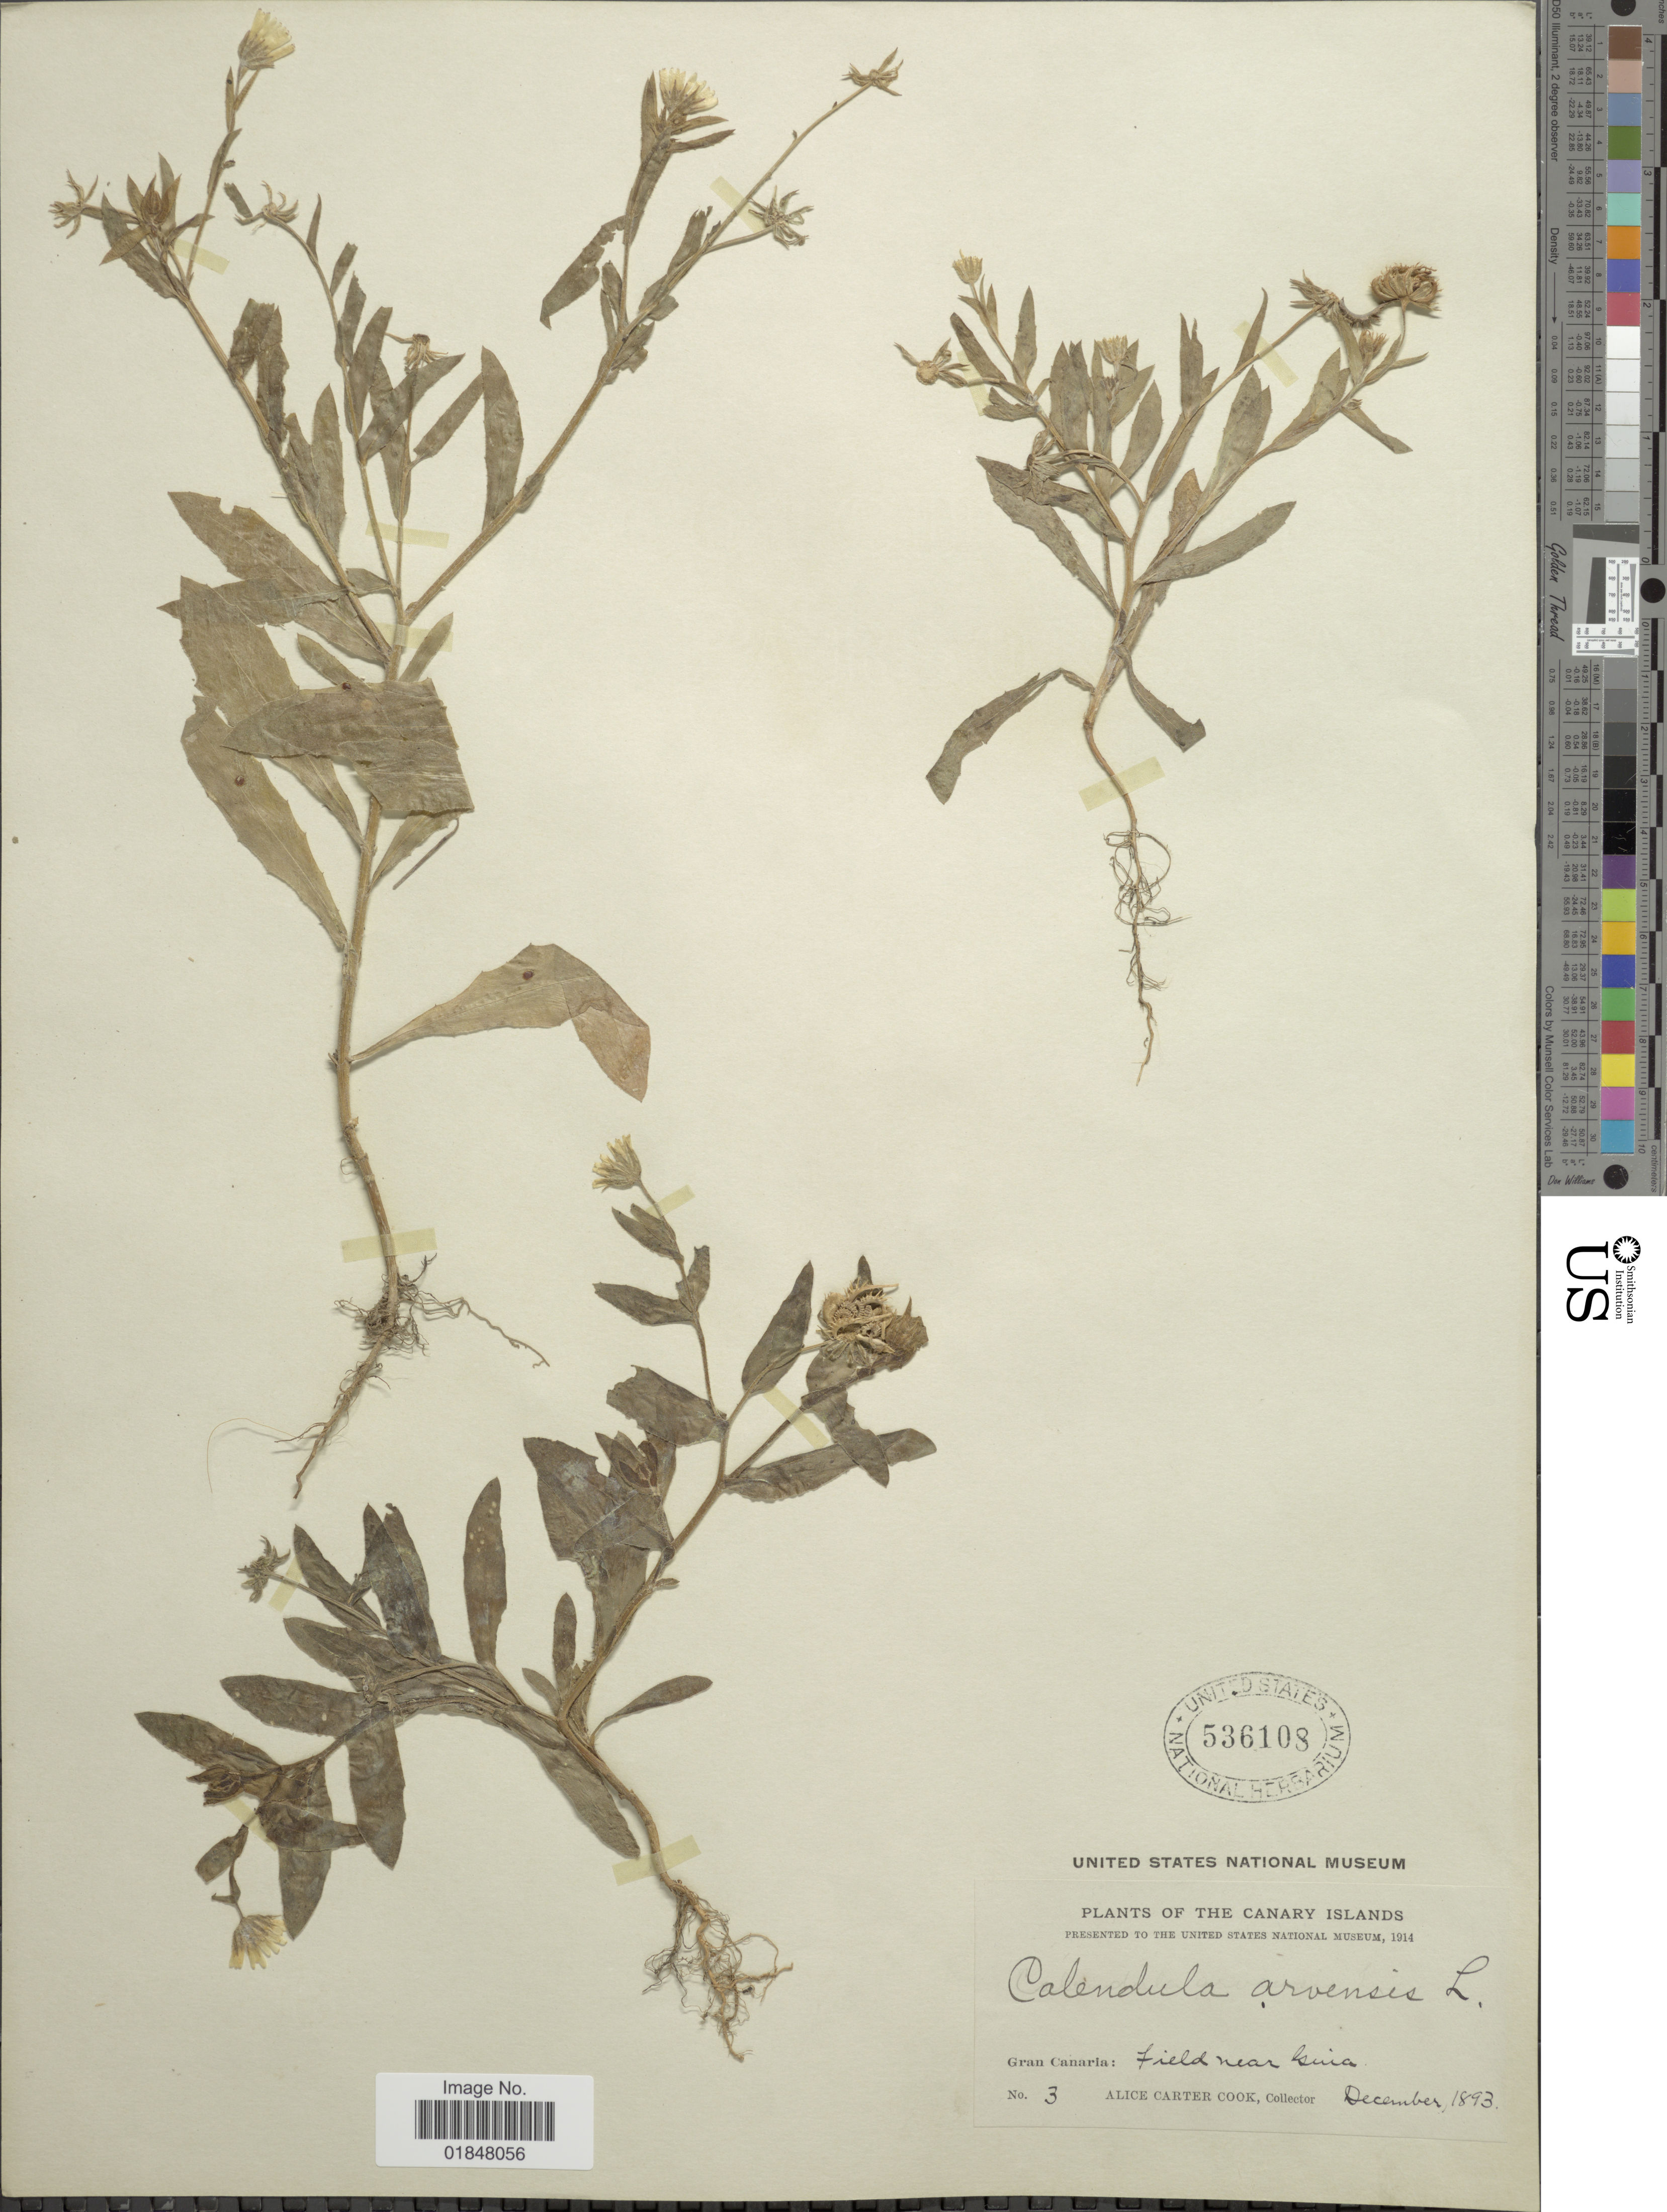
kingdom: Plantae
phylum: Tracheophyta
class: Magnoliopsida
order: Asterales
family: Asteraceae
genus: Calendula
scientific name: Calendula arvensis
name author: L.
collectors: Alice C. Cook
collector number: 3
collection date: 1893-12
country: Spain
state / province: Canarias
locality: Canary Islands, Gran Canaria: Field near Guia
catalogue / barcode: US 536108